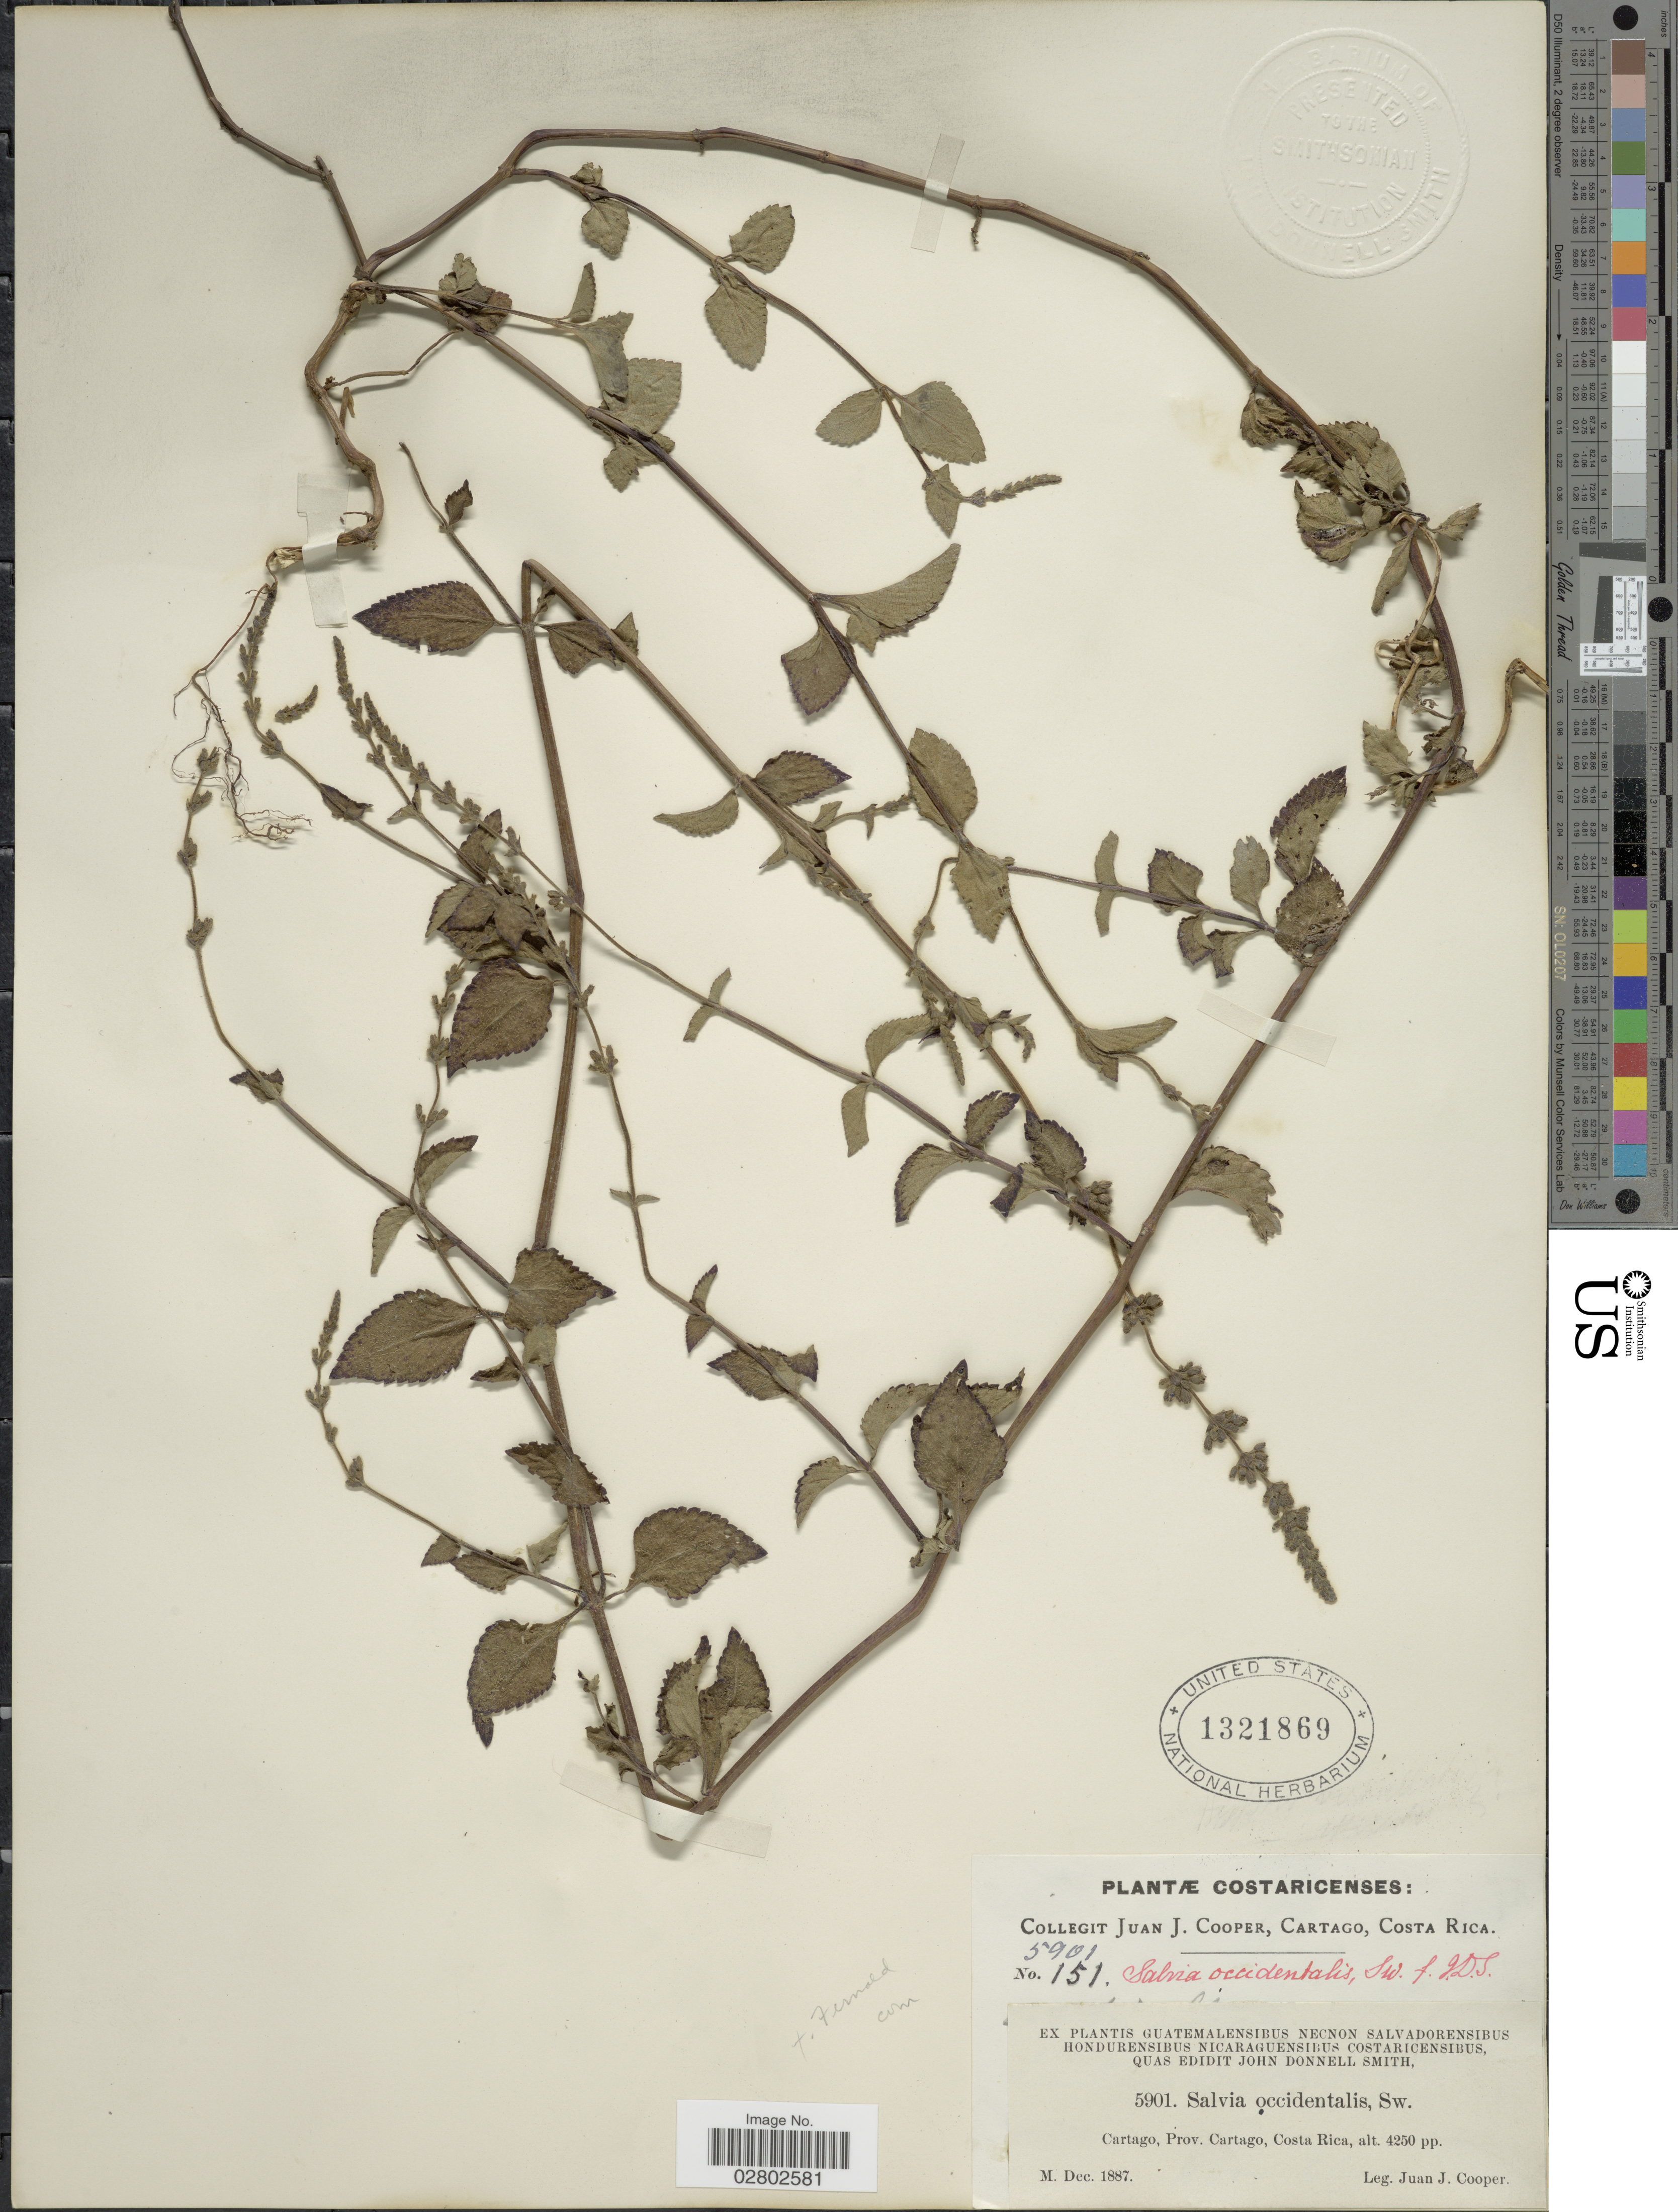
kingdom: Plantae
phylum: Tracheophyta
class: Magnoliopsida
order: Lamiales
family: Lamiaceae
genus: Salvia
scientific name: Salvia occidentalis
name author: Sw.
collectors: J. J. Cooper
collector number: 5901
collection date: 1887-12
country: Costa Rica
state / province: Cartago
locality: Cartago, Prov. Cartago.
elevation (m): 1295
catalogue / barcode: US 1321869